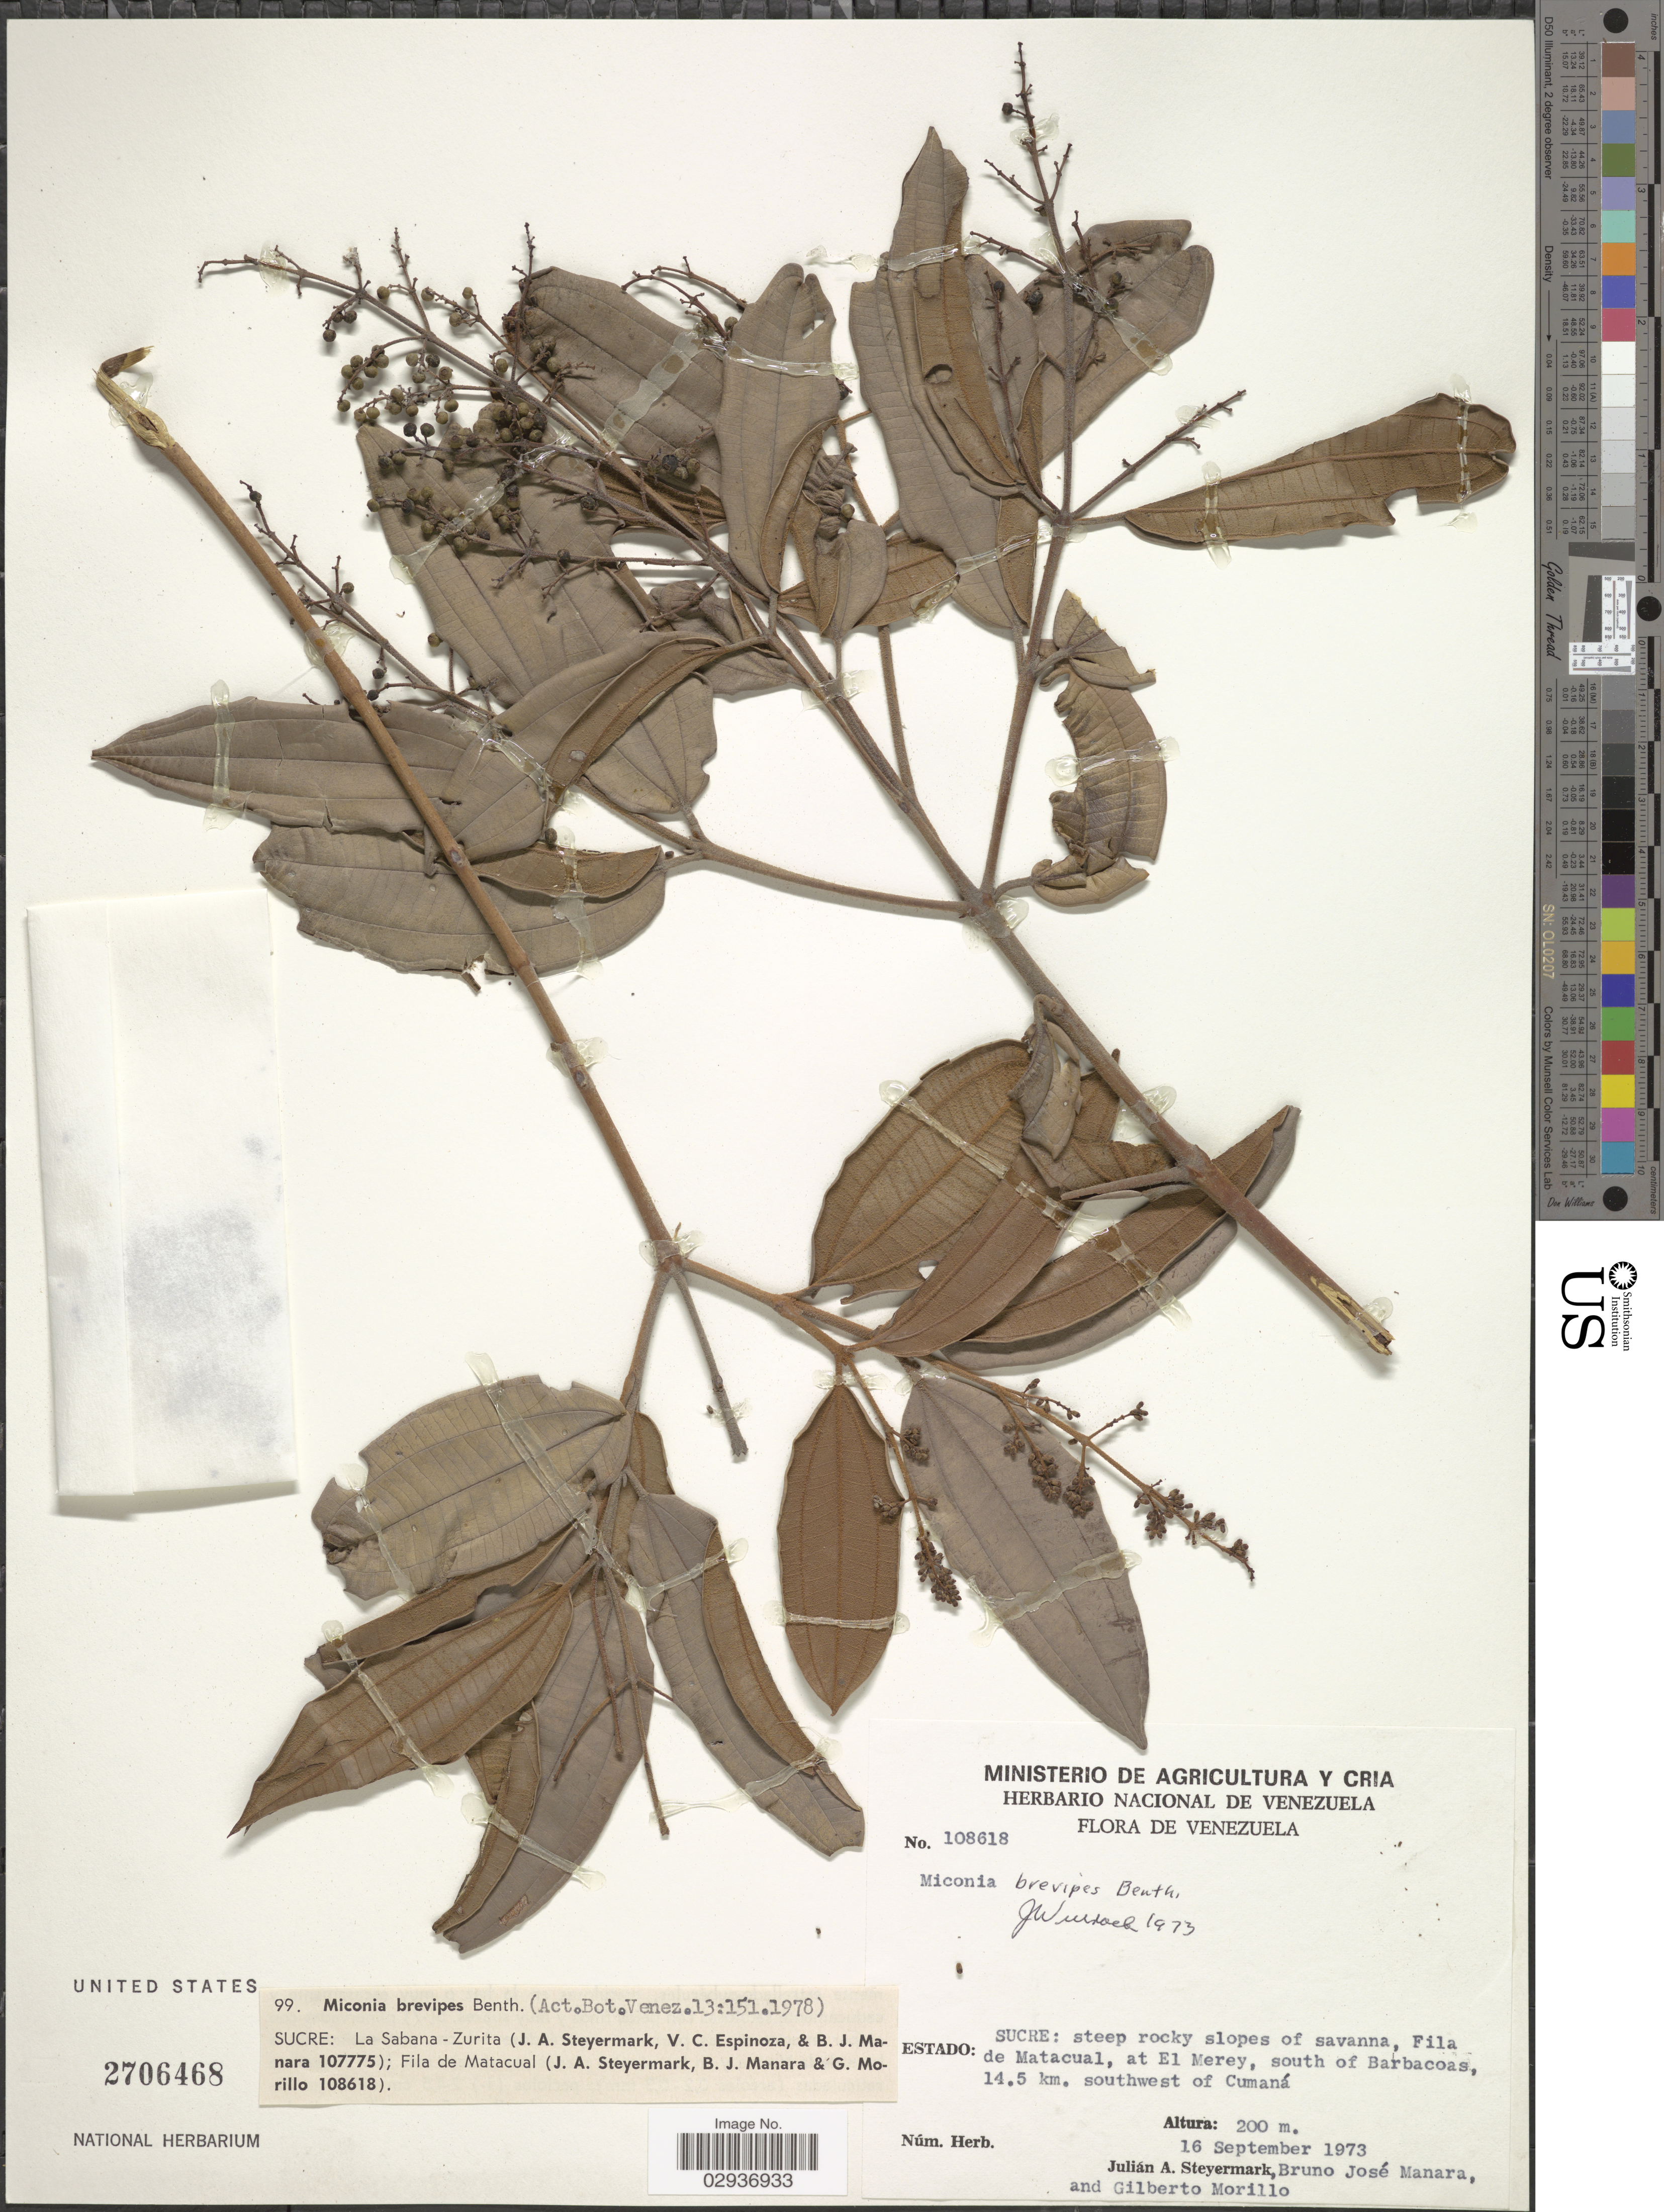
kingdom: Plantae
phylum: Tracheophyta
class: Magnoliopsida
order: Myrtales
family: Melastomataceae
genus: Miconia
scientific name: Miconia brevipes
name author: Benth.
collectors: J. Steyermark, B. Manara & G. N. Morillo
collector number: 108618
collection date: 1973-09-16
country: Venezuela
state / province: Sucre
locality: Fila de Matacual, at El Merey, south of Barbacoas, 14.5 km. southwest of Cumaná.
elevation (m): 200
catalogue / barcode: US 2706468